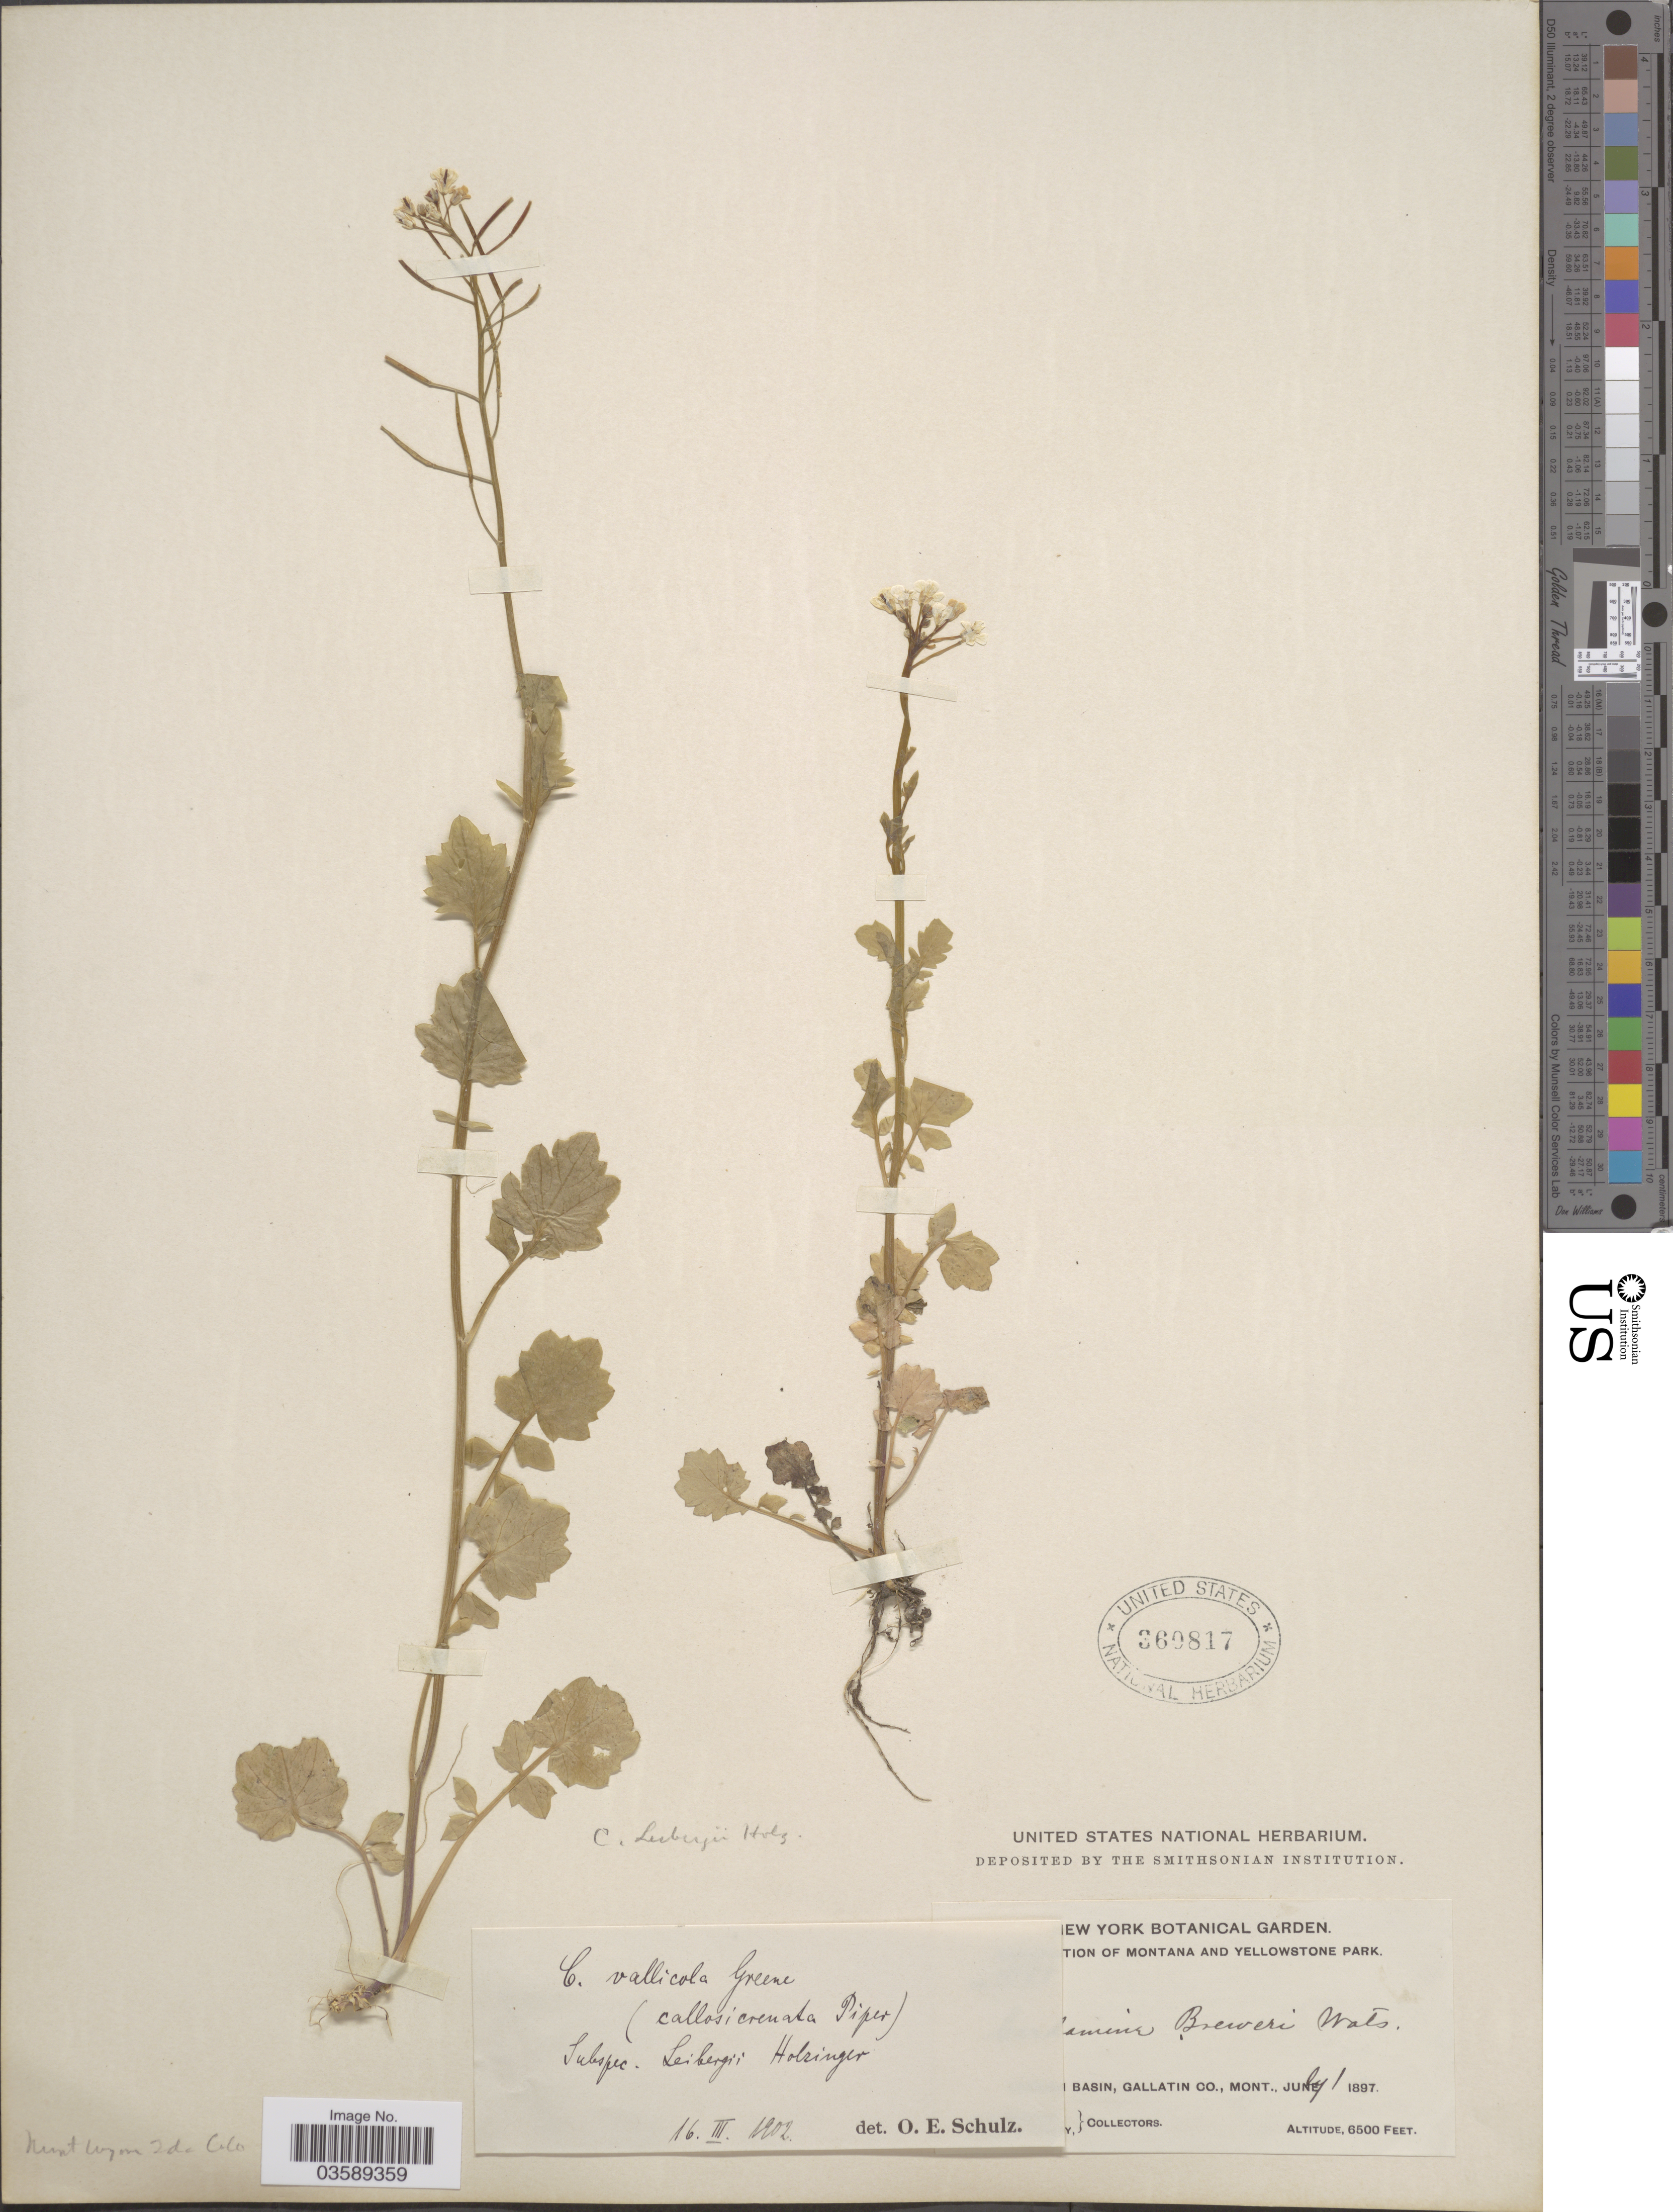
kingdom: Plantae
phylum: Tracheophyta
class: Magnoliopsida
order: Brassicales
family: Brassicaceae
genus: Cardamine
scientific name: Cardamine leibergii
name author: Holz.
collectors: P. A. Rydberg & E. A. Bessey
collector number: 4158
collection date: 1897-07-01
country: United States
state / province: Montana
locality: Yellowstone Park. Spanish Basin, Gallatin Co.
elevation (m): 1981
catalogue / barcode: US 360817